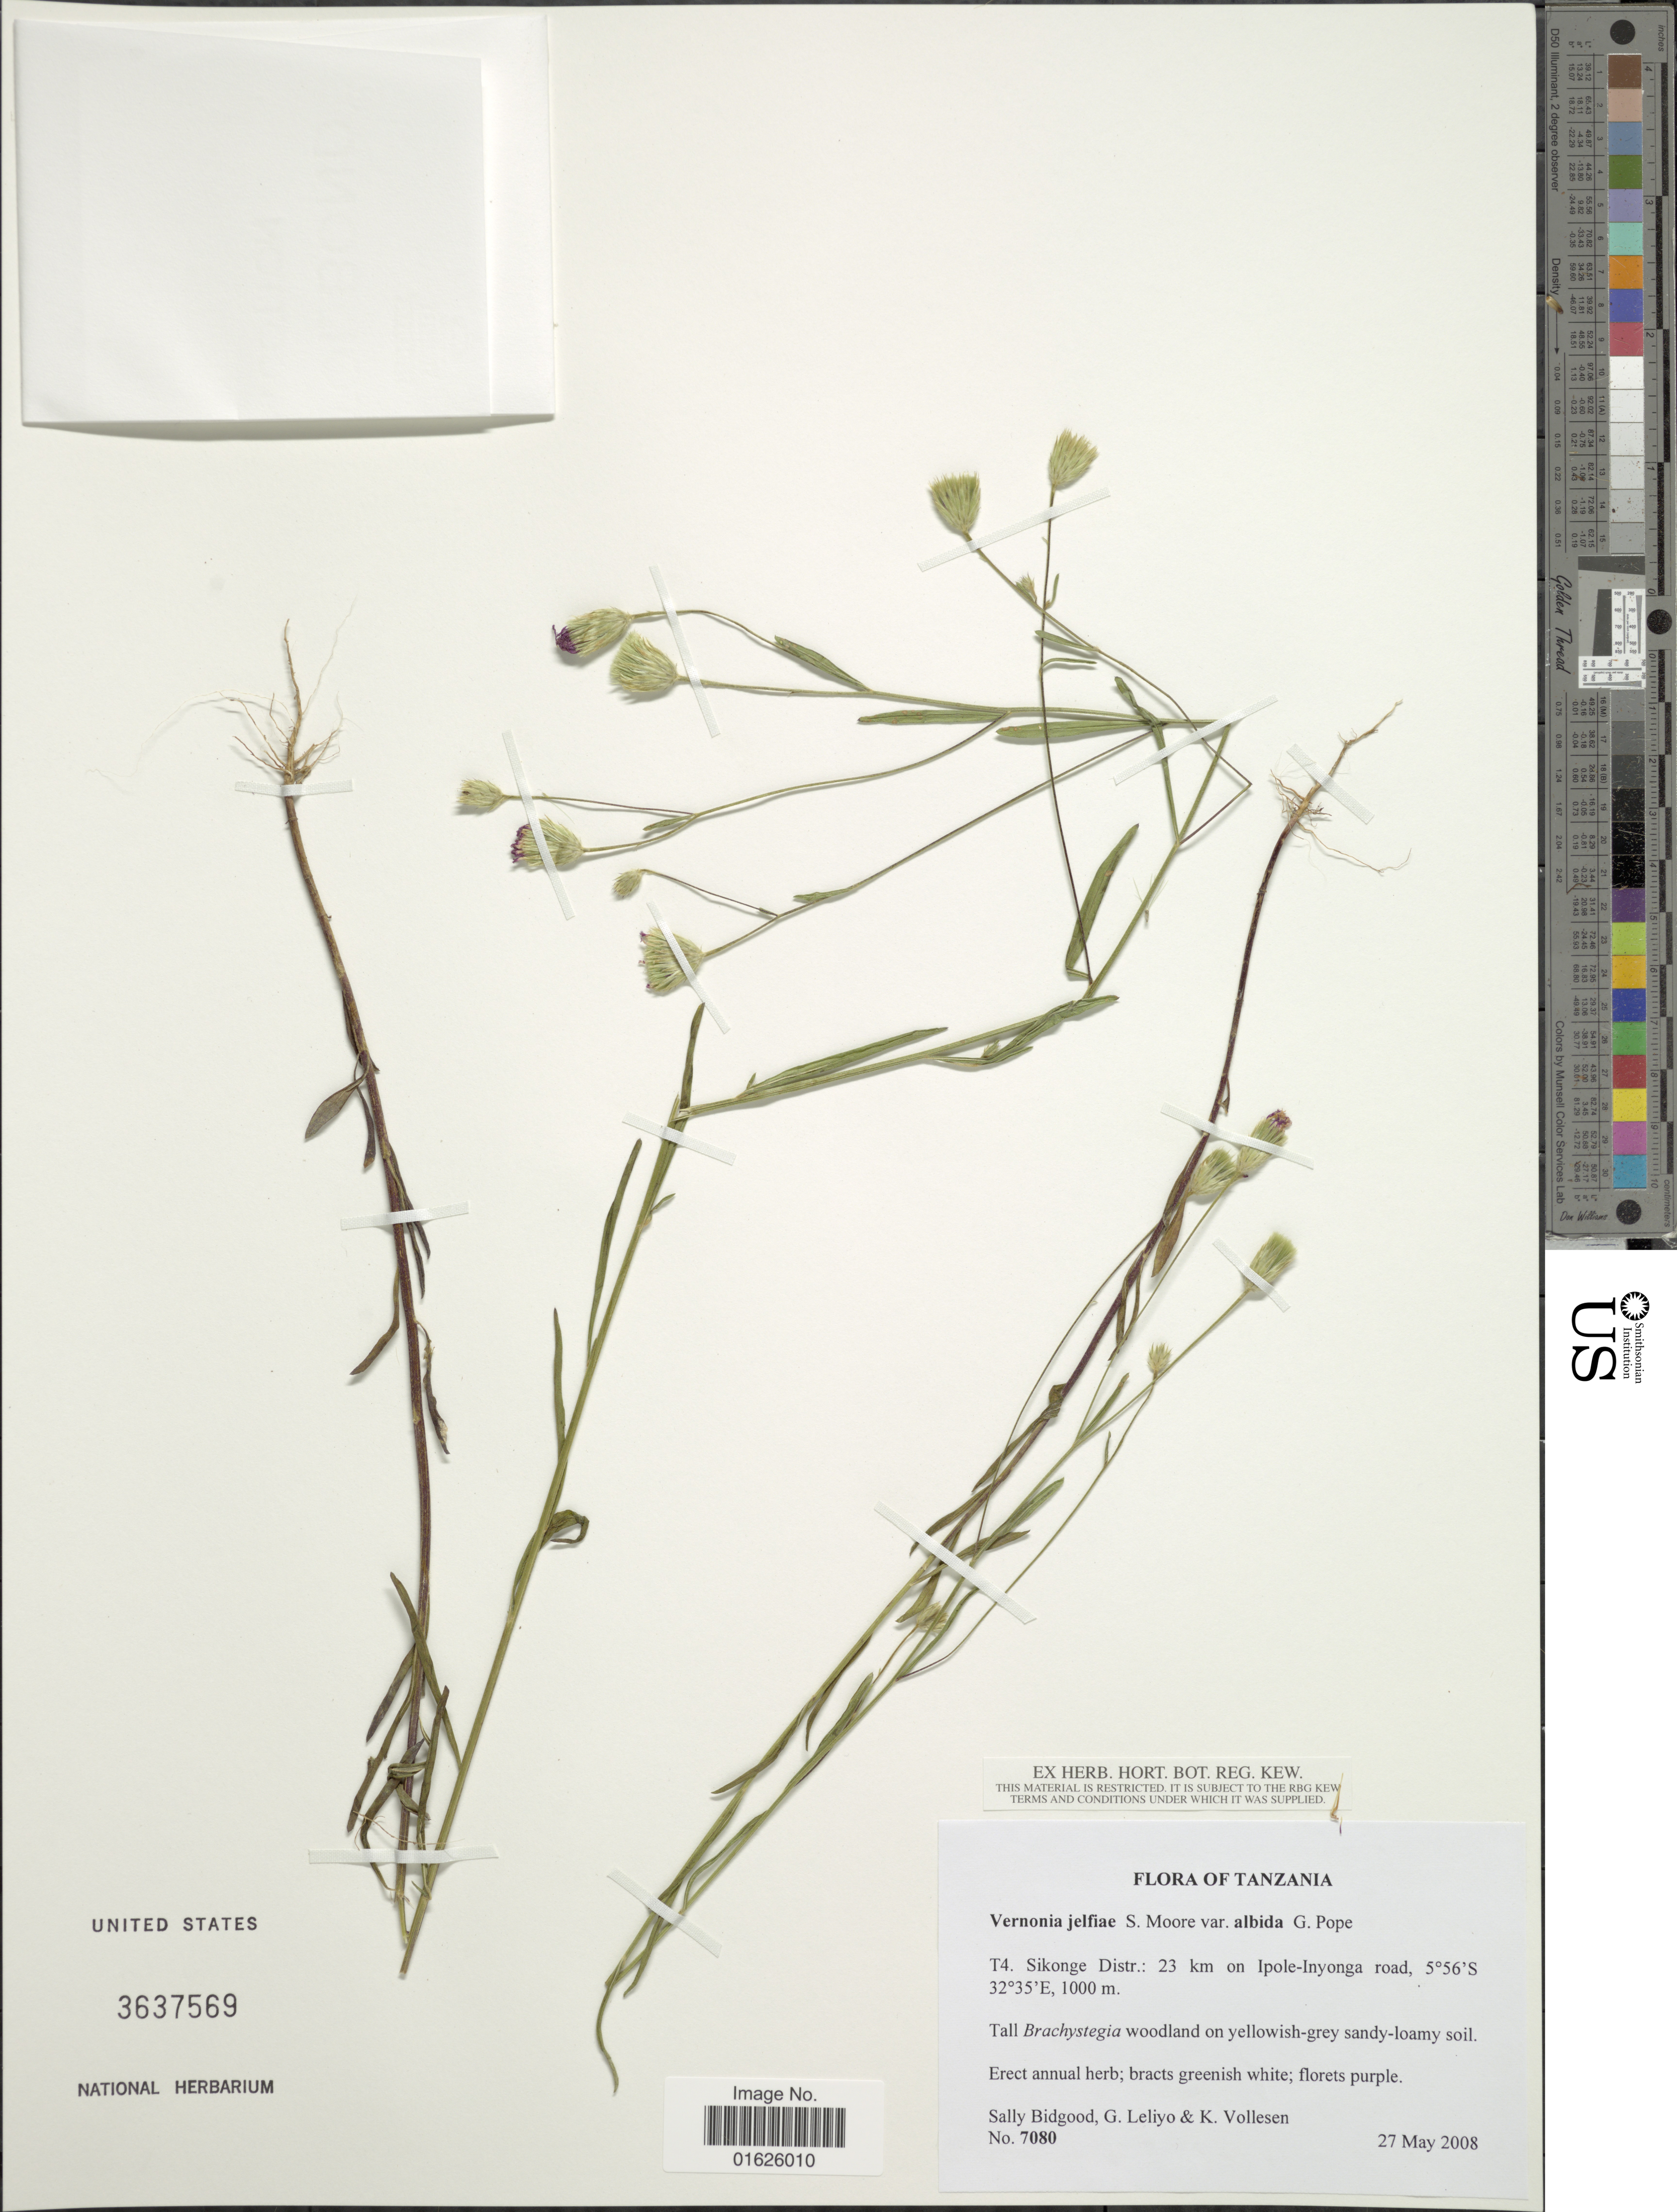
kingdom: Plantae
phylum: Tracheophyta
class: Magnoliopsida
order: Asterales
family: Asteraceae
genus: Polydora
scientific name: Polydora jelfiae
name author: (S. Moore) H. Rob.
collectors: S. Bidgood, G. Leliyo & K. Vollesen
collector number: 7080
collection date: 2008-05-27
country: Tanzania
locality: T4 Sikonge Distr. 23 km om Ipole-inyonga road.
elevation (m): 1000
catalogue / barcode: US 3637569